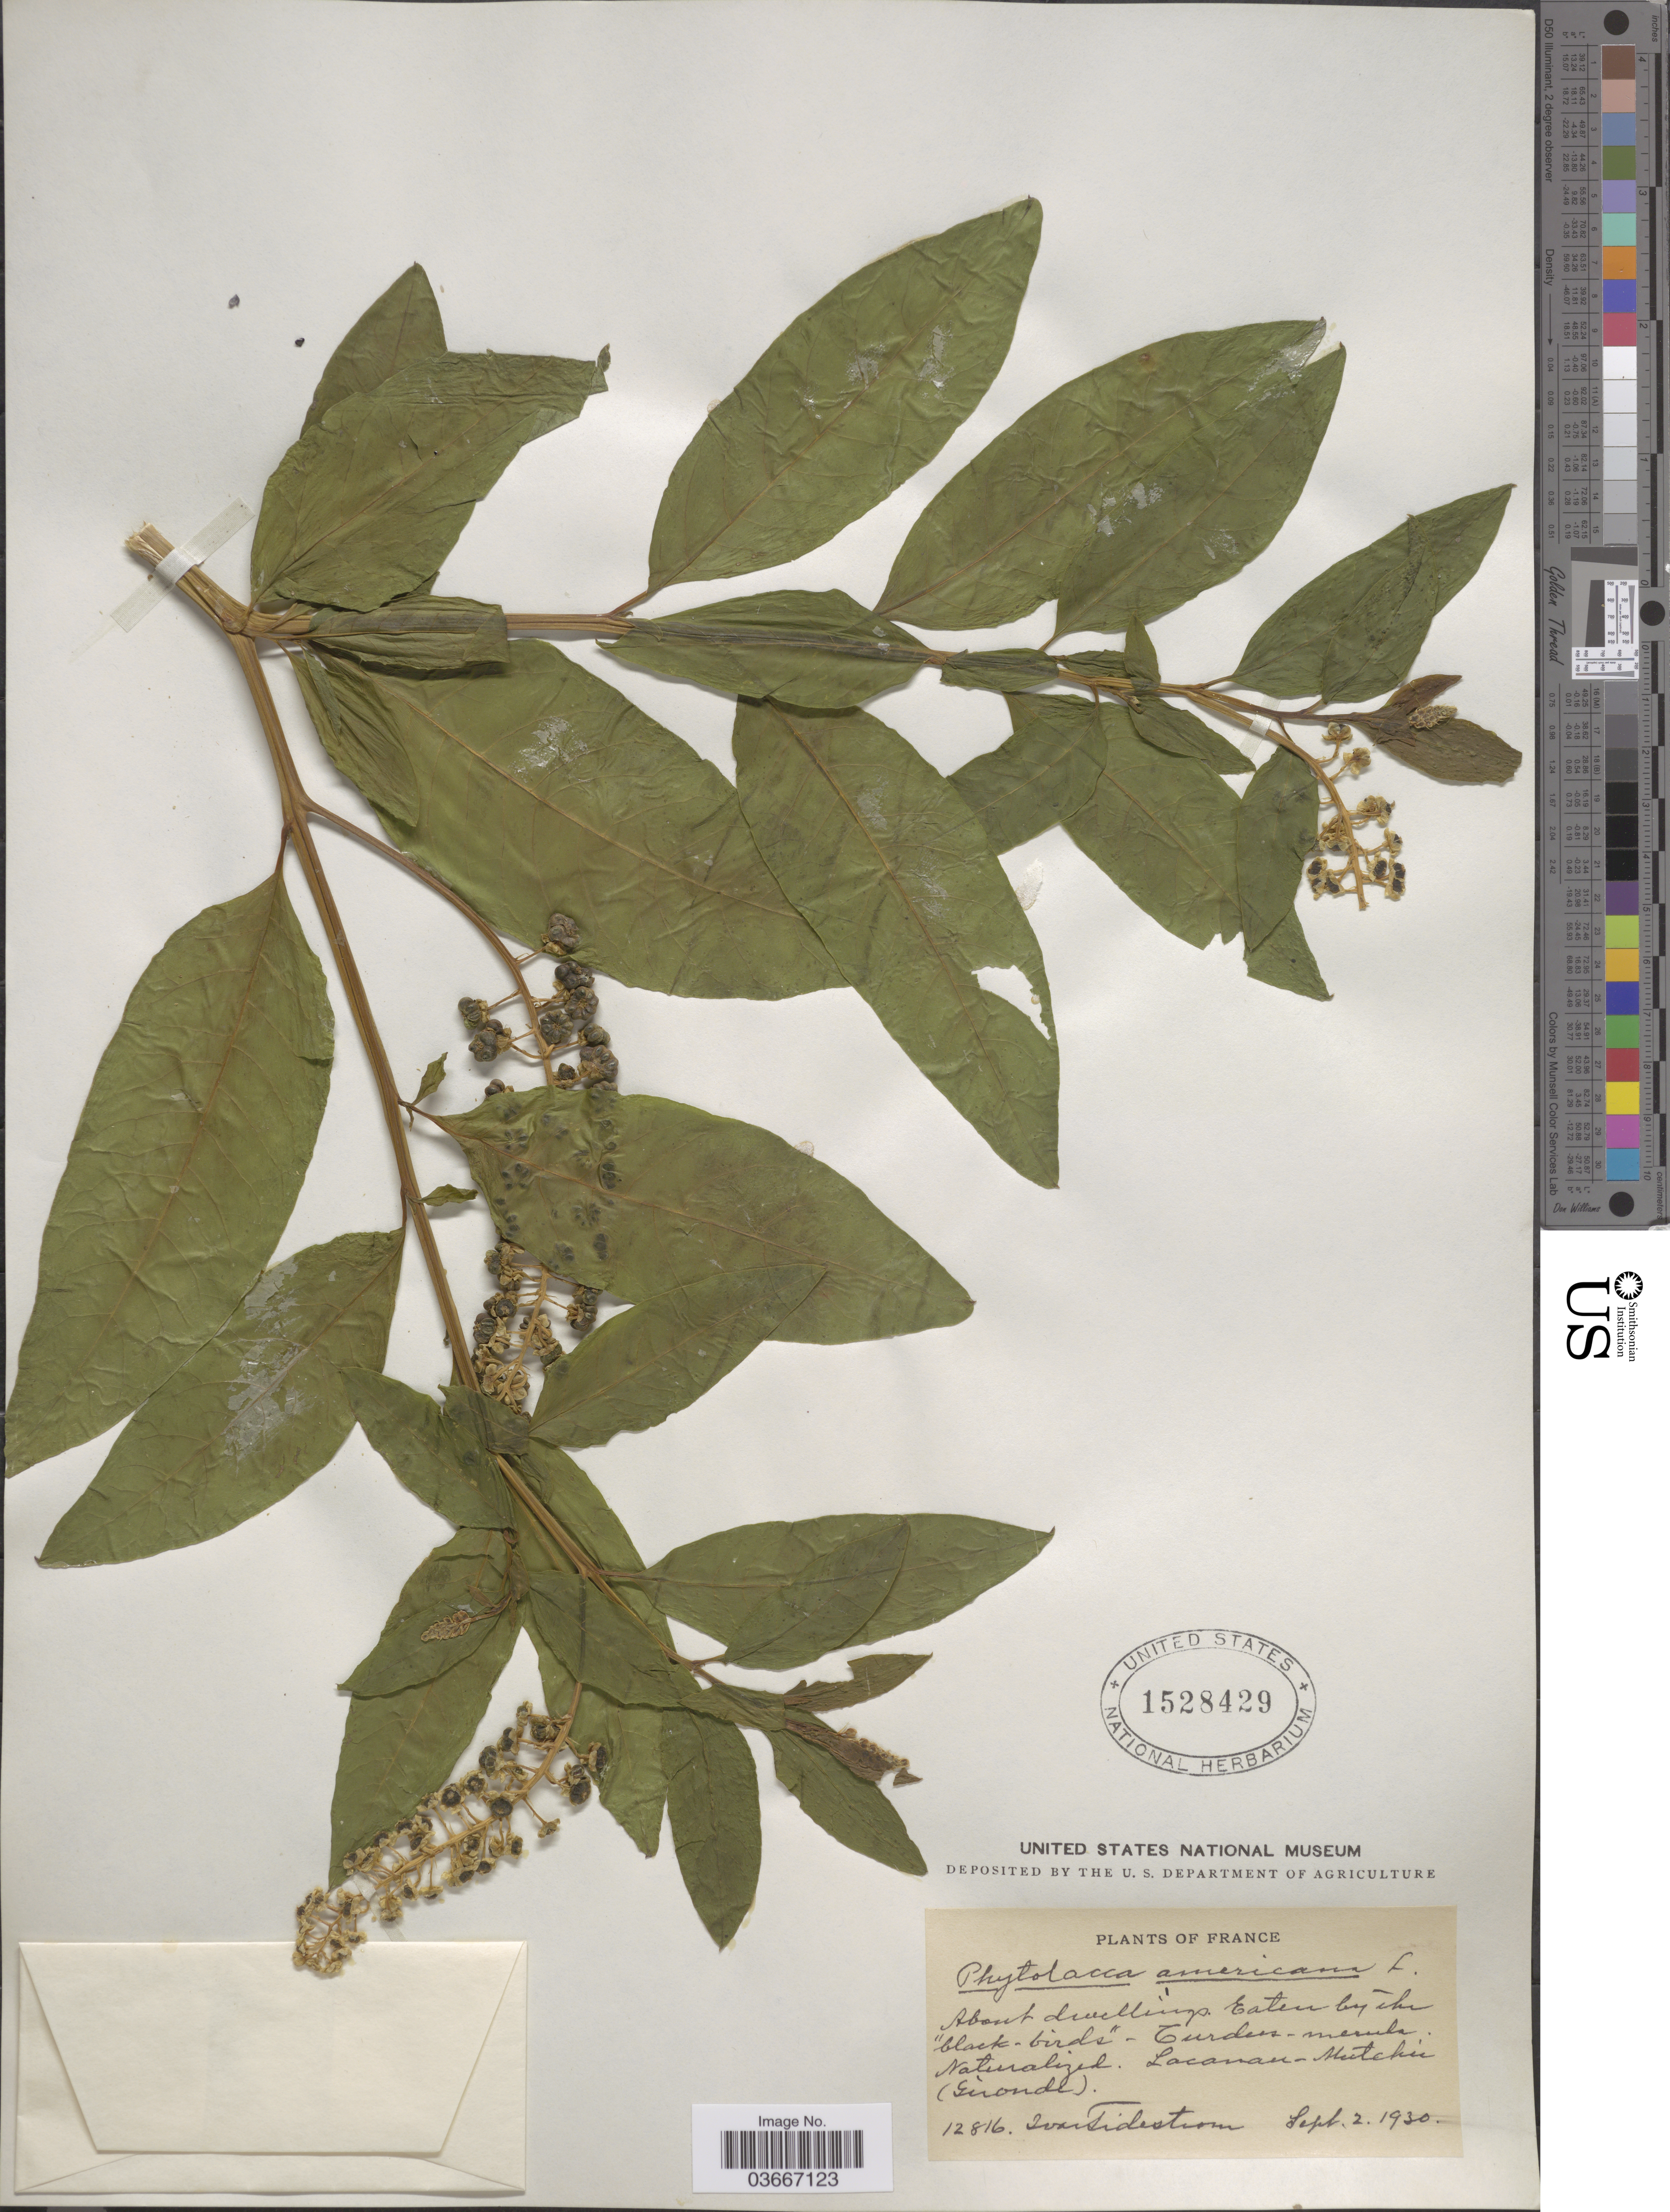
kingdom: Plantae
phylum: Tracheophyta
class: Magnoliopsida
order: Caryophyllales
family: Phytolaccaceae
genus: Phytolacca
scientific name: Phytolacca americana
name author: L.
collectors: I. F. Tidestrom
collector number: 12816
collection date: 1930-09-02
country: France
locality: Lacanau - Moutchic (Gironde).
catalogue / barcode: US 1528429